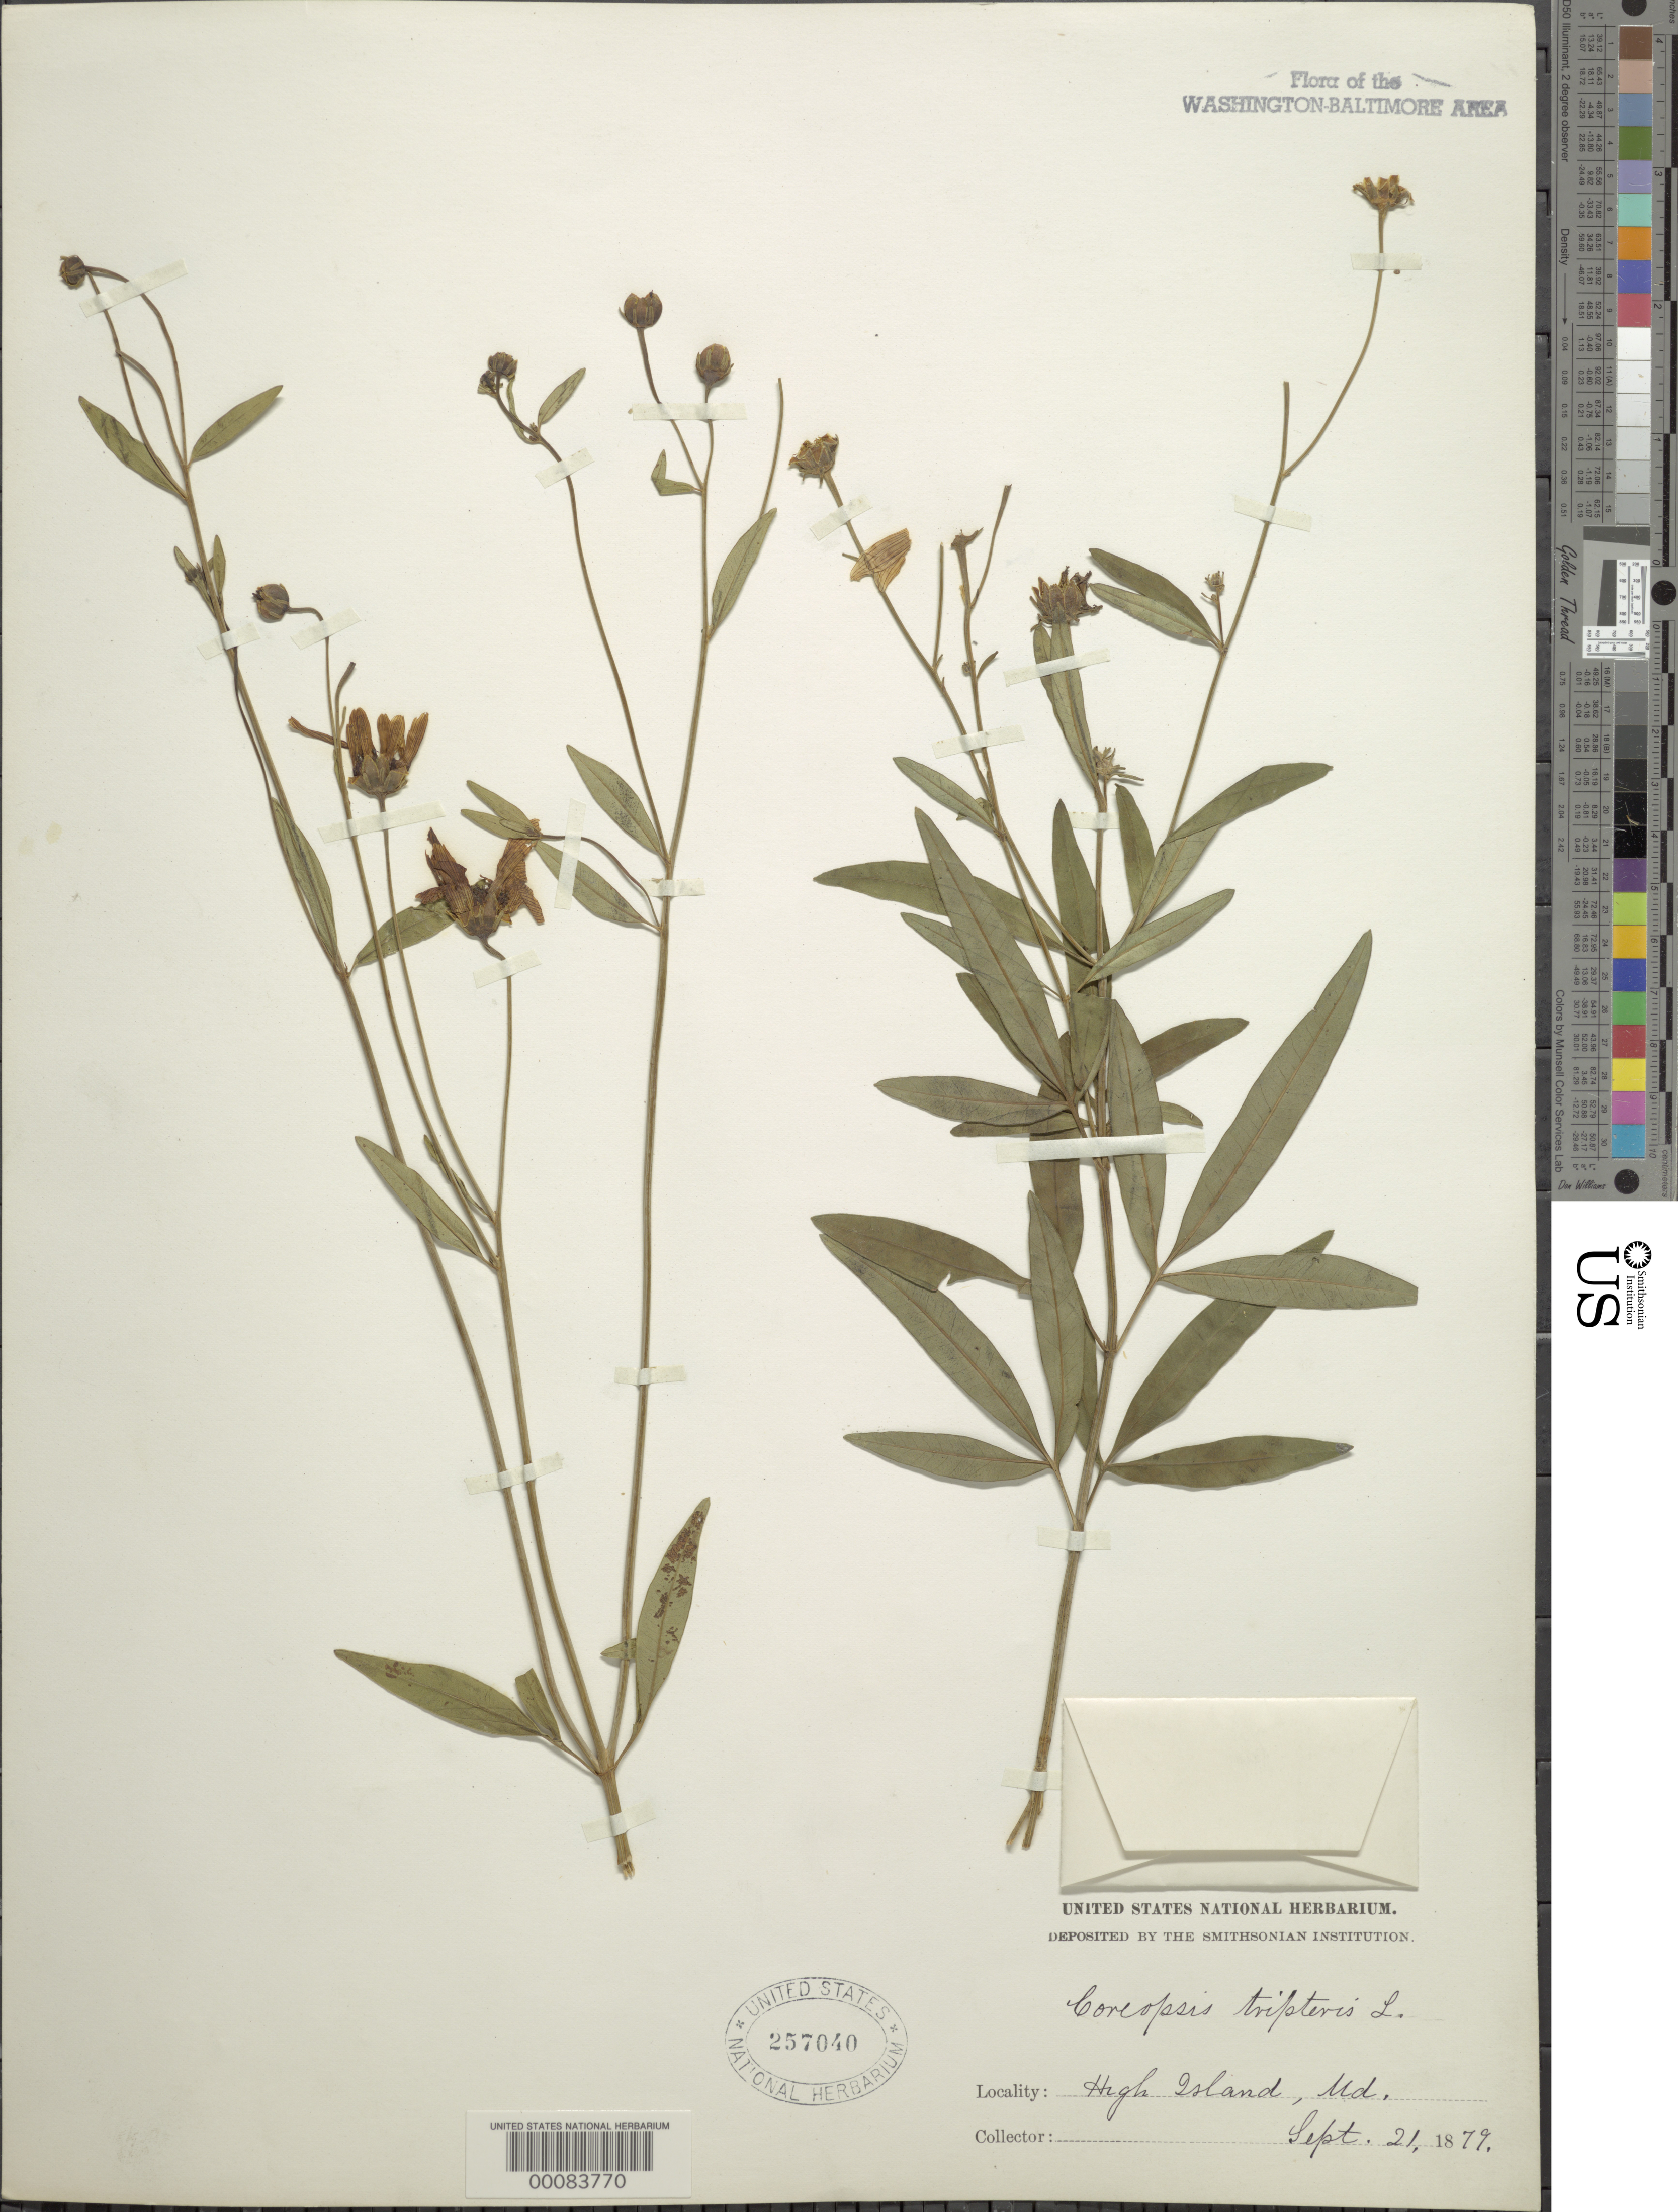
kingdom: Plantae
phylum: Tracheophyta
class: Magnoliopsida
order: Asterales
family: Asteraceae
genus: Coreopsis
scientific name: Coreopsis tripteris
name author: L.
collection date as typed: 21 Sep 1879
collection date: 1879-09-21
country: United States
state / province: Maryland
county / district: Montgomery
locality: High Island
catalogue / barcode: US 257040